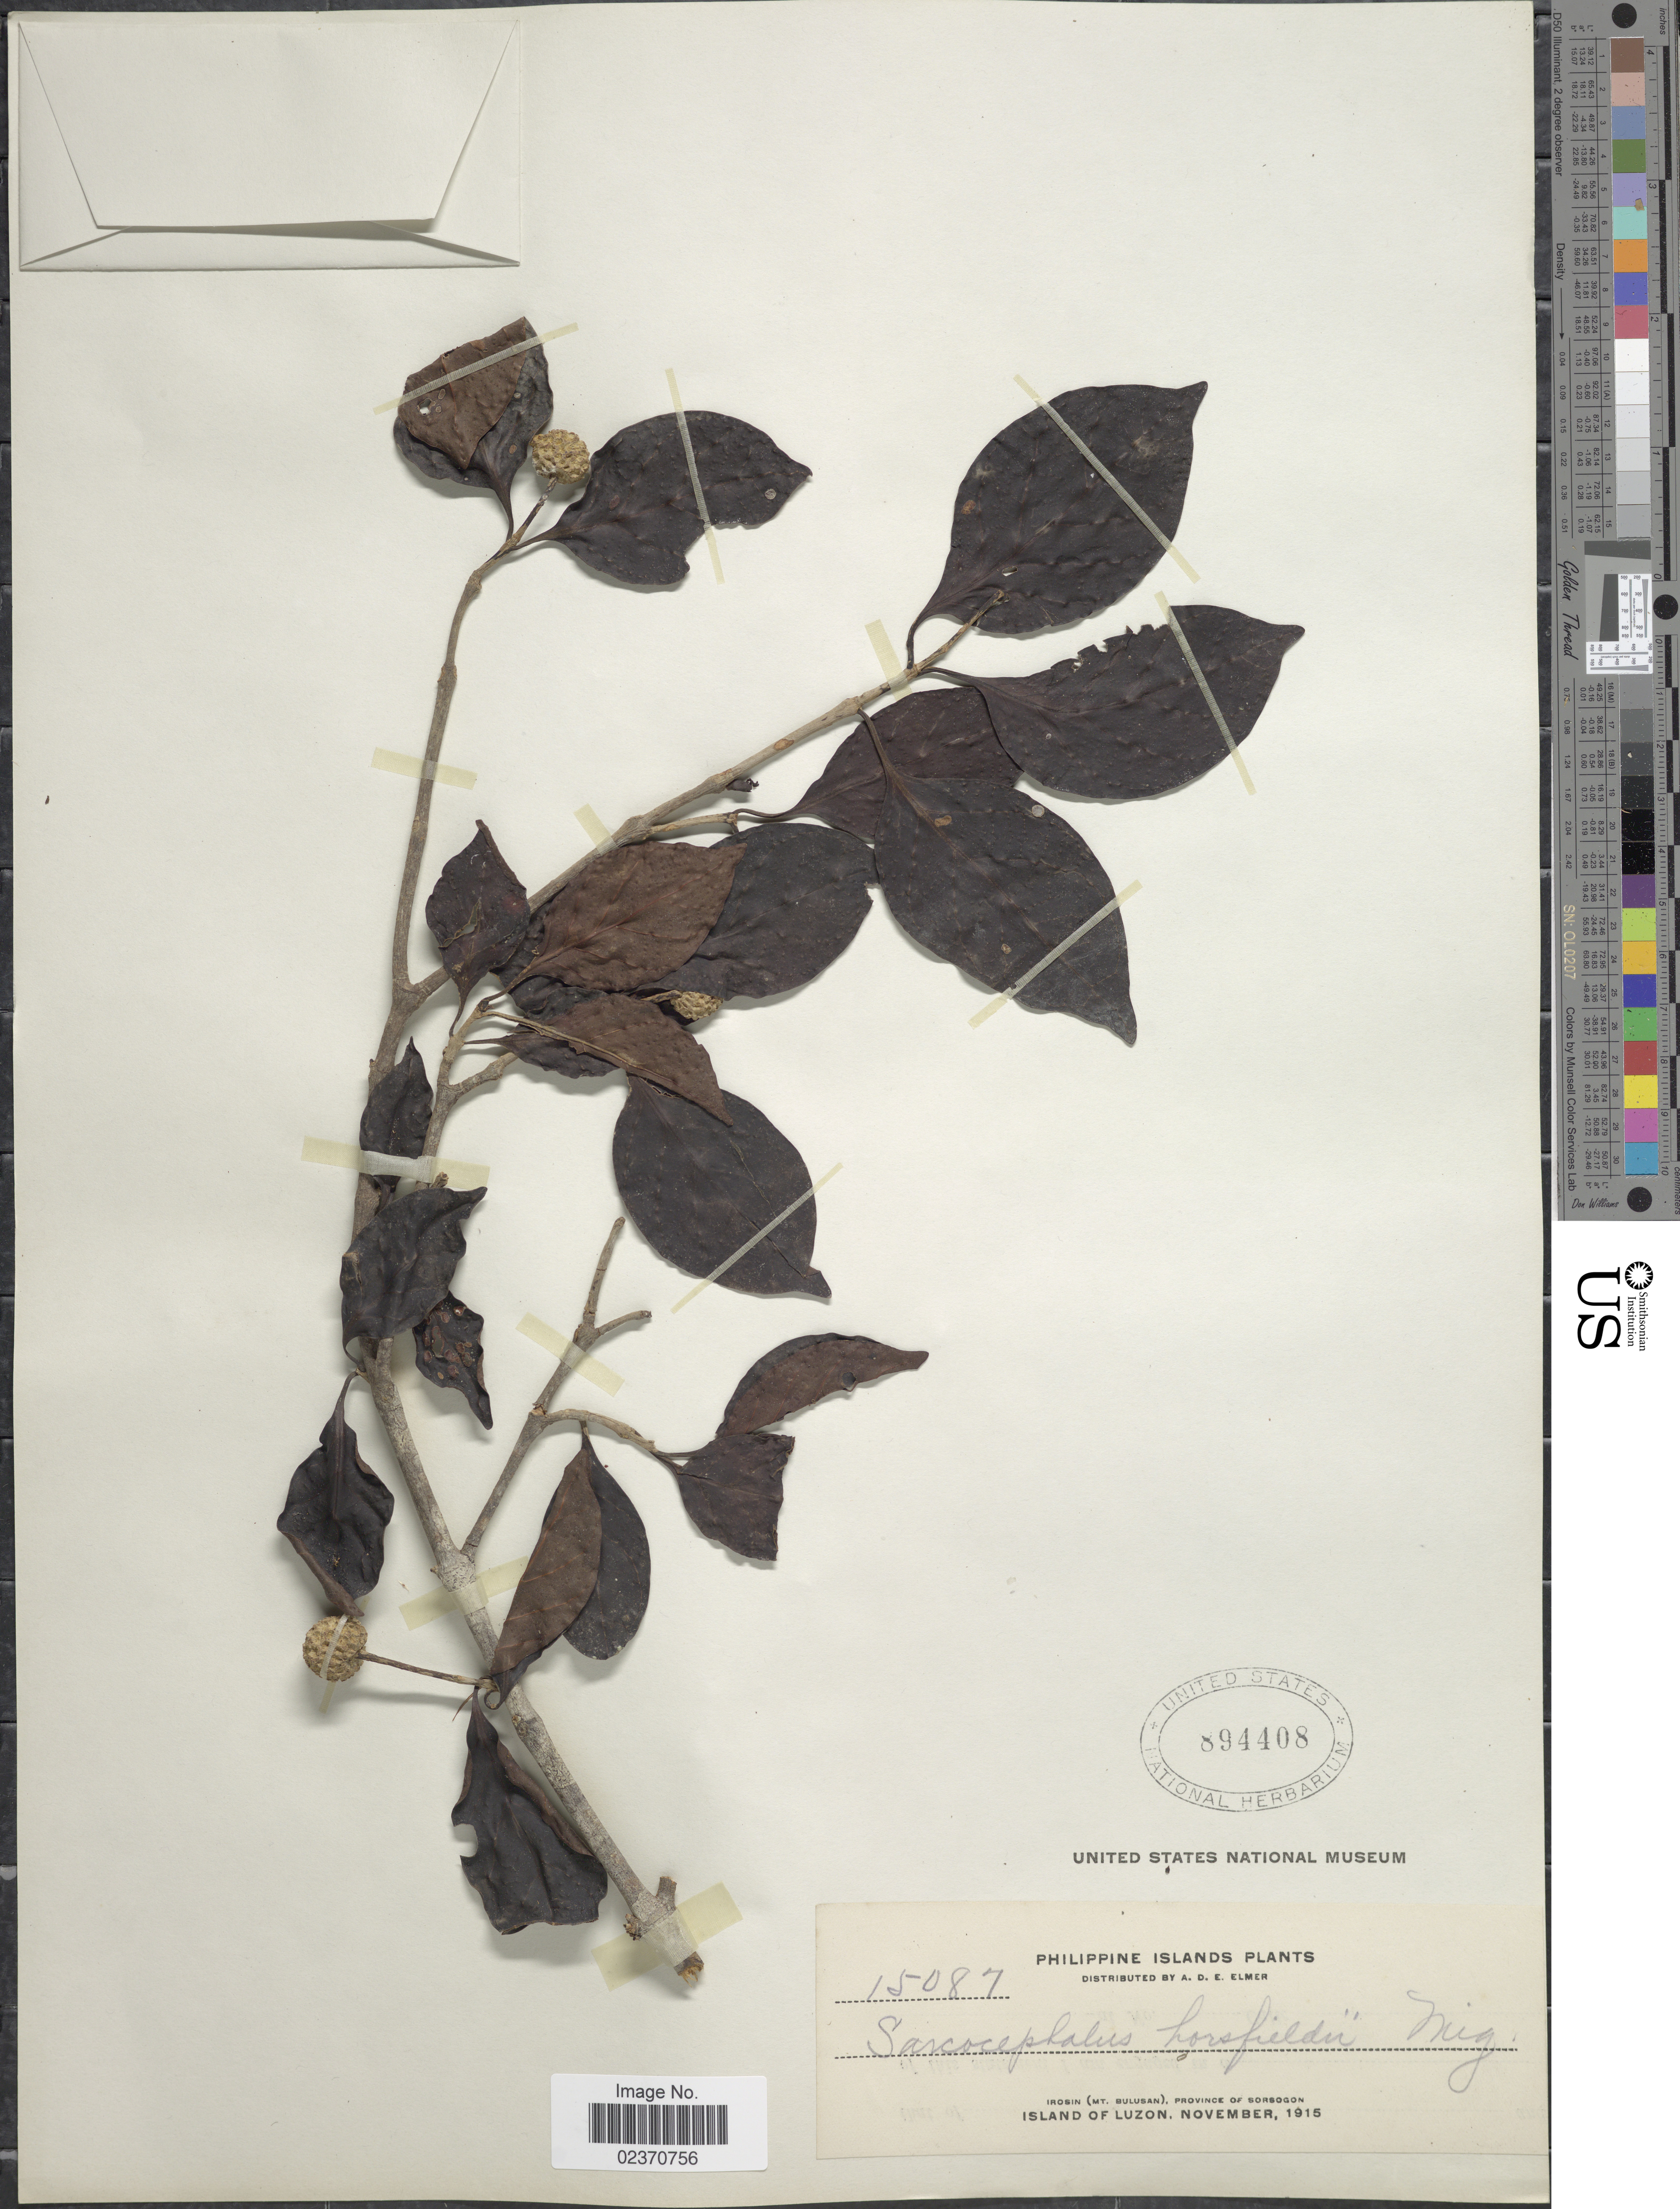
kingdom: Plantae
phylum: Tracheophyta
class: Magnoliopsida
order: Gentianales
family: Rubiaceae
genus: Nauclea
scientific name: Nauclea junghuhnii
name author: (Miq.) Merr.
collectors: A. D. E. Elmer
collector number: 15087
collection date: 1915-11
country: Philippines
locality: Philippine Islands, Irosin (Mt. Bulusan), Province of Sorsogon, Island of Luzon.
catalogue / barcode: US 894408